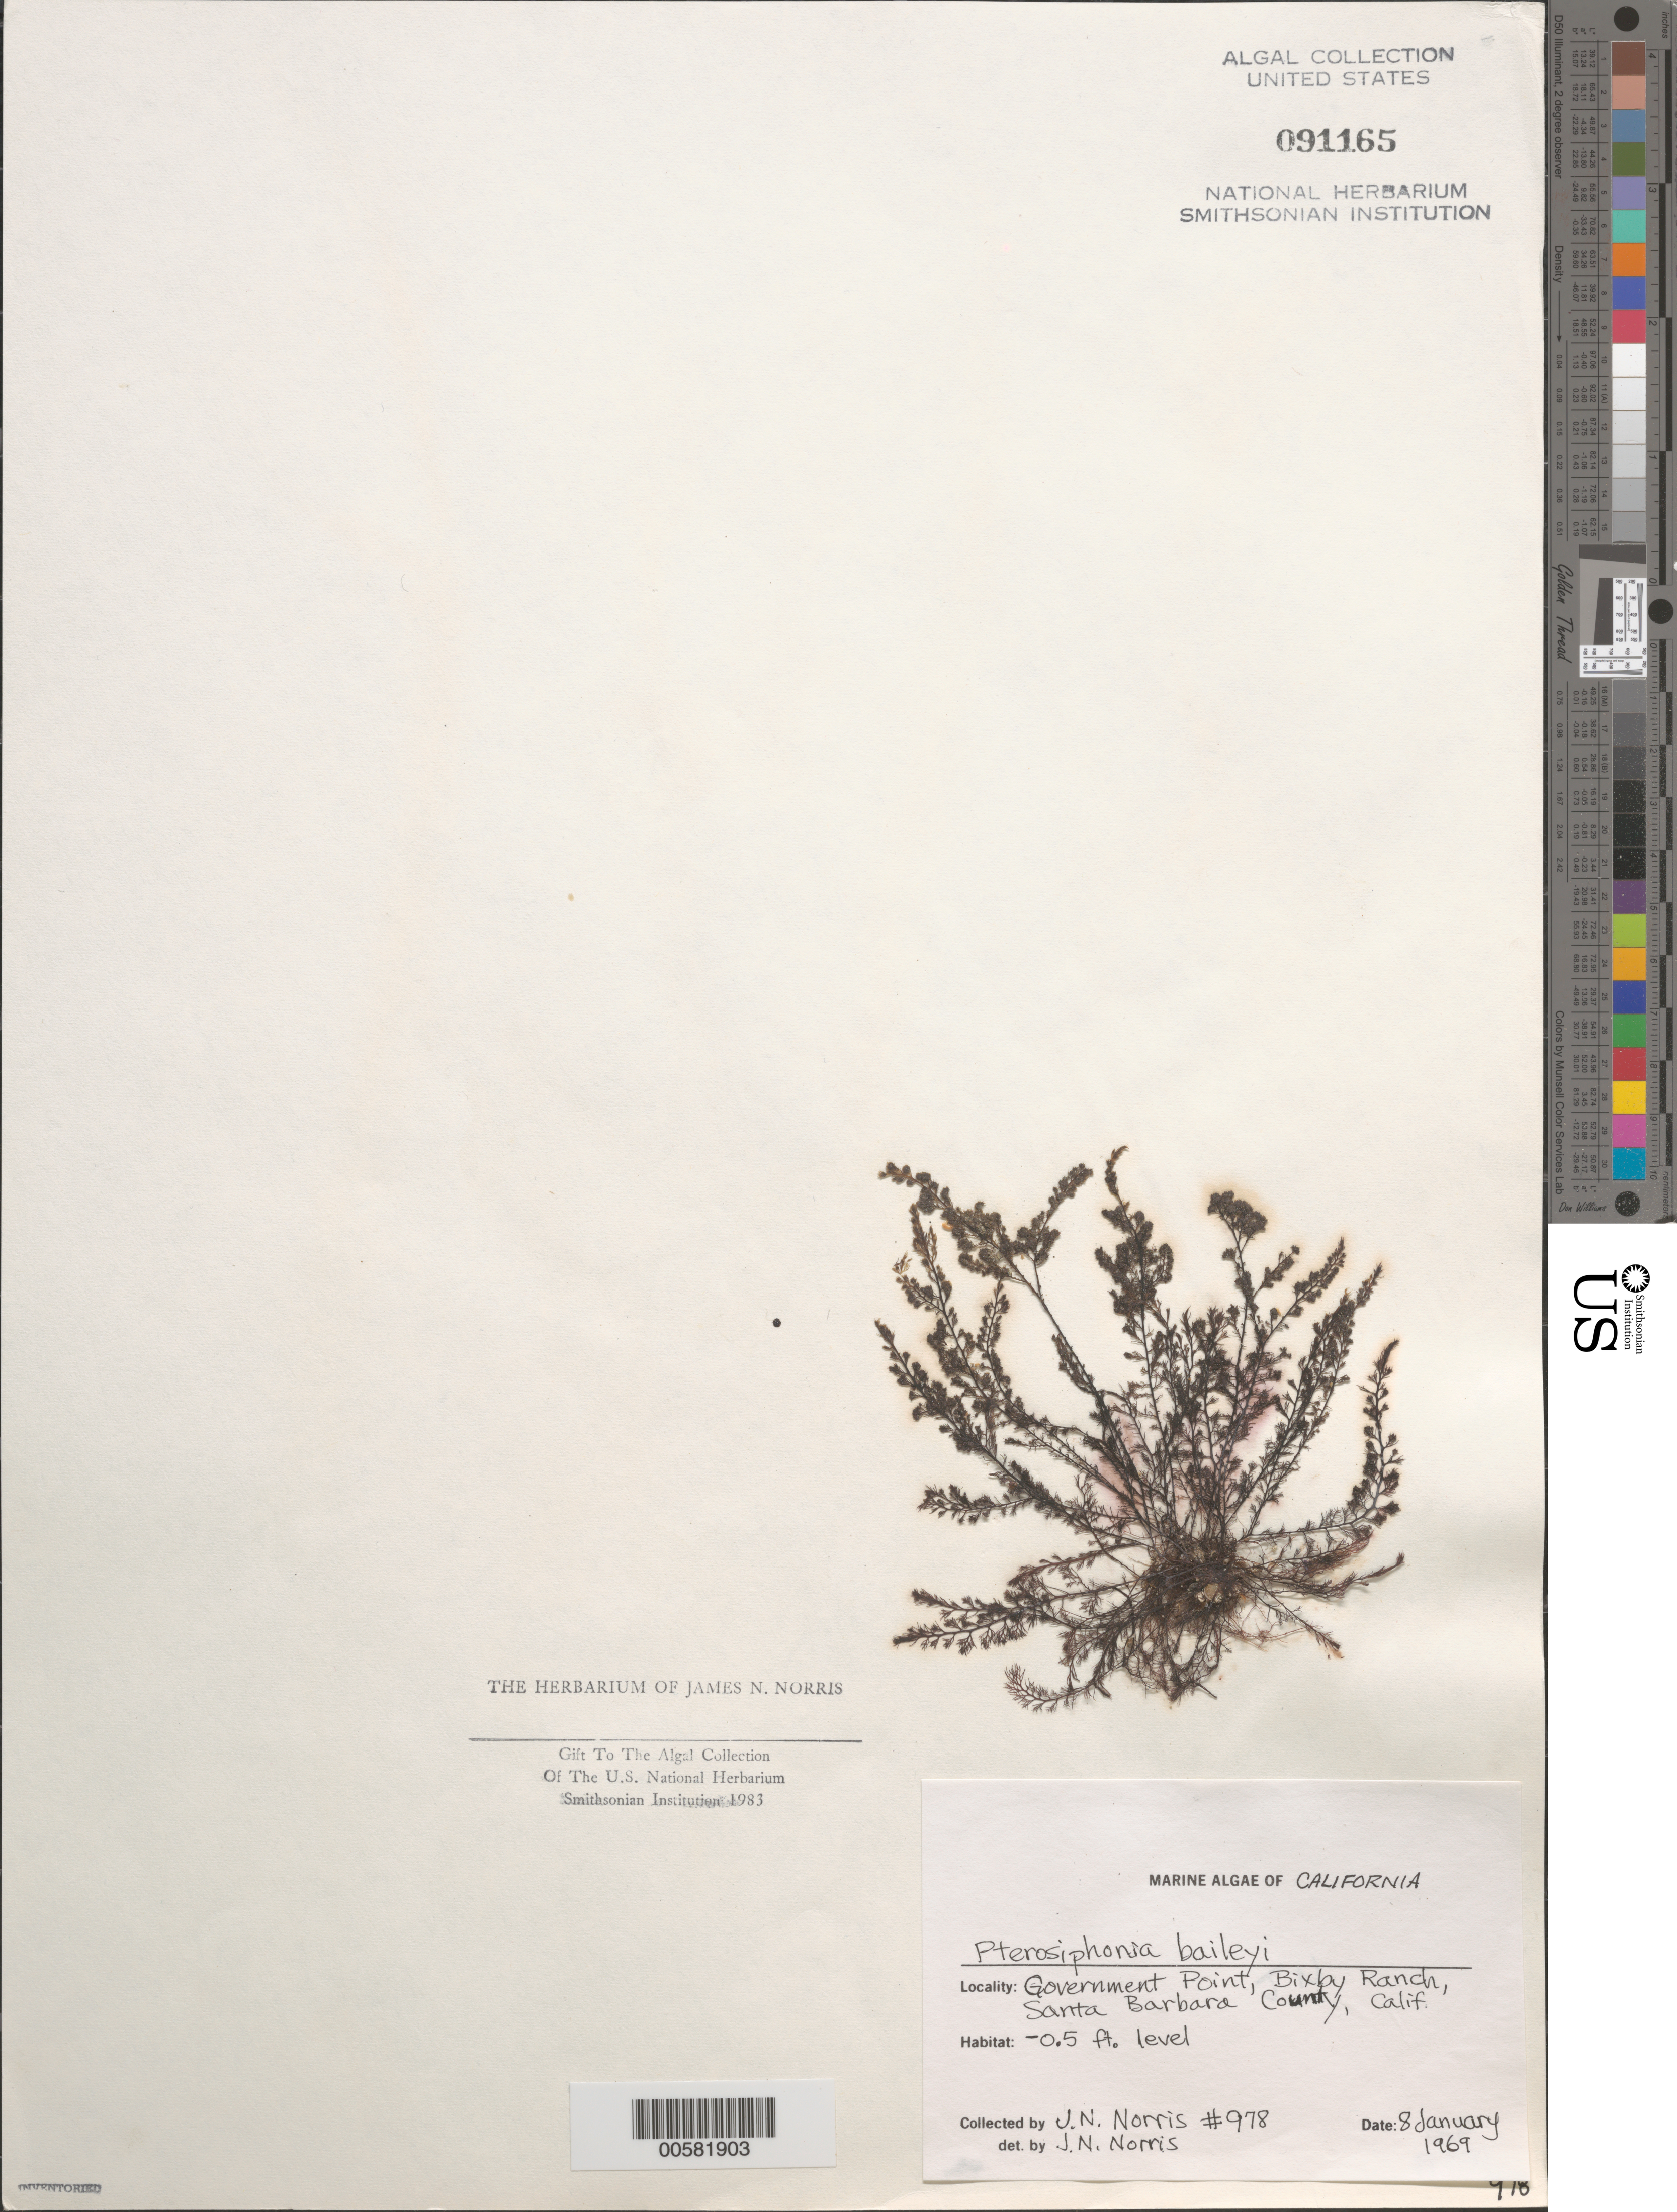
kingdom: Plantae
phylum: Rhodophyta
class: Florideophyceae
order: Ceramiales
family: Rhodomelaceae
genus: Pterosiphonia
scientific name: Pterosiphonia baileyi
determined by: Norris, James N.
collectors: J. N. Norris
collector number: JN-978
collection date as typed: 08 Jan 1969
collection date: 1969-01-08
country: United States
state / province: California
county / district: Santa Barbara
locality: Government Point, Bixby Ranch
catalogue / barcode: US 91165